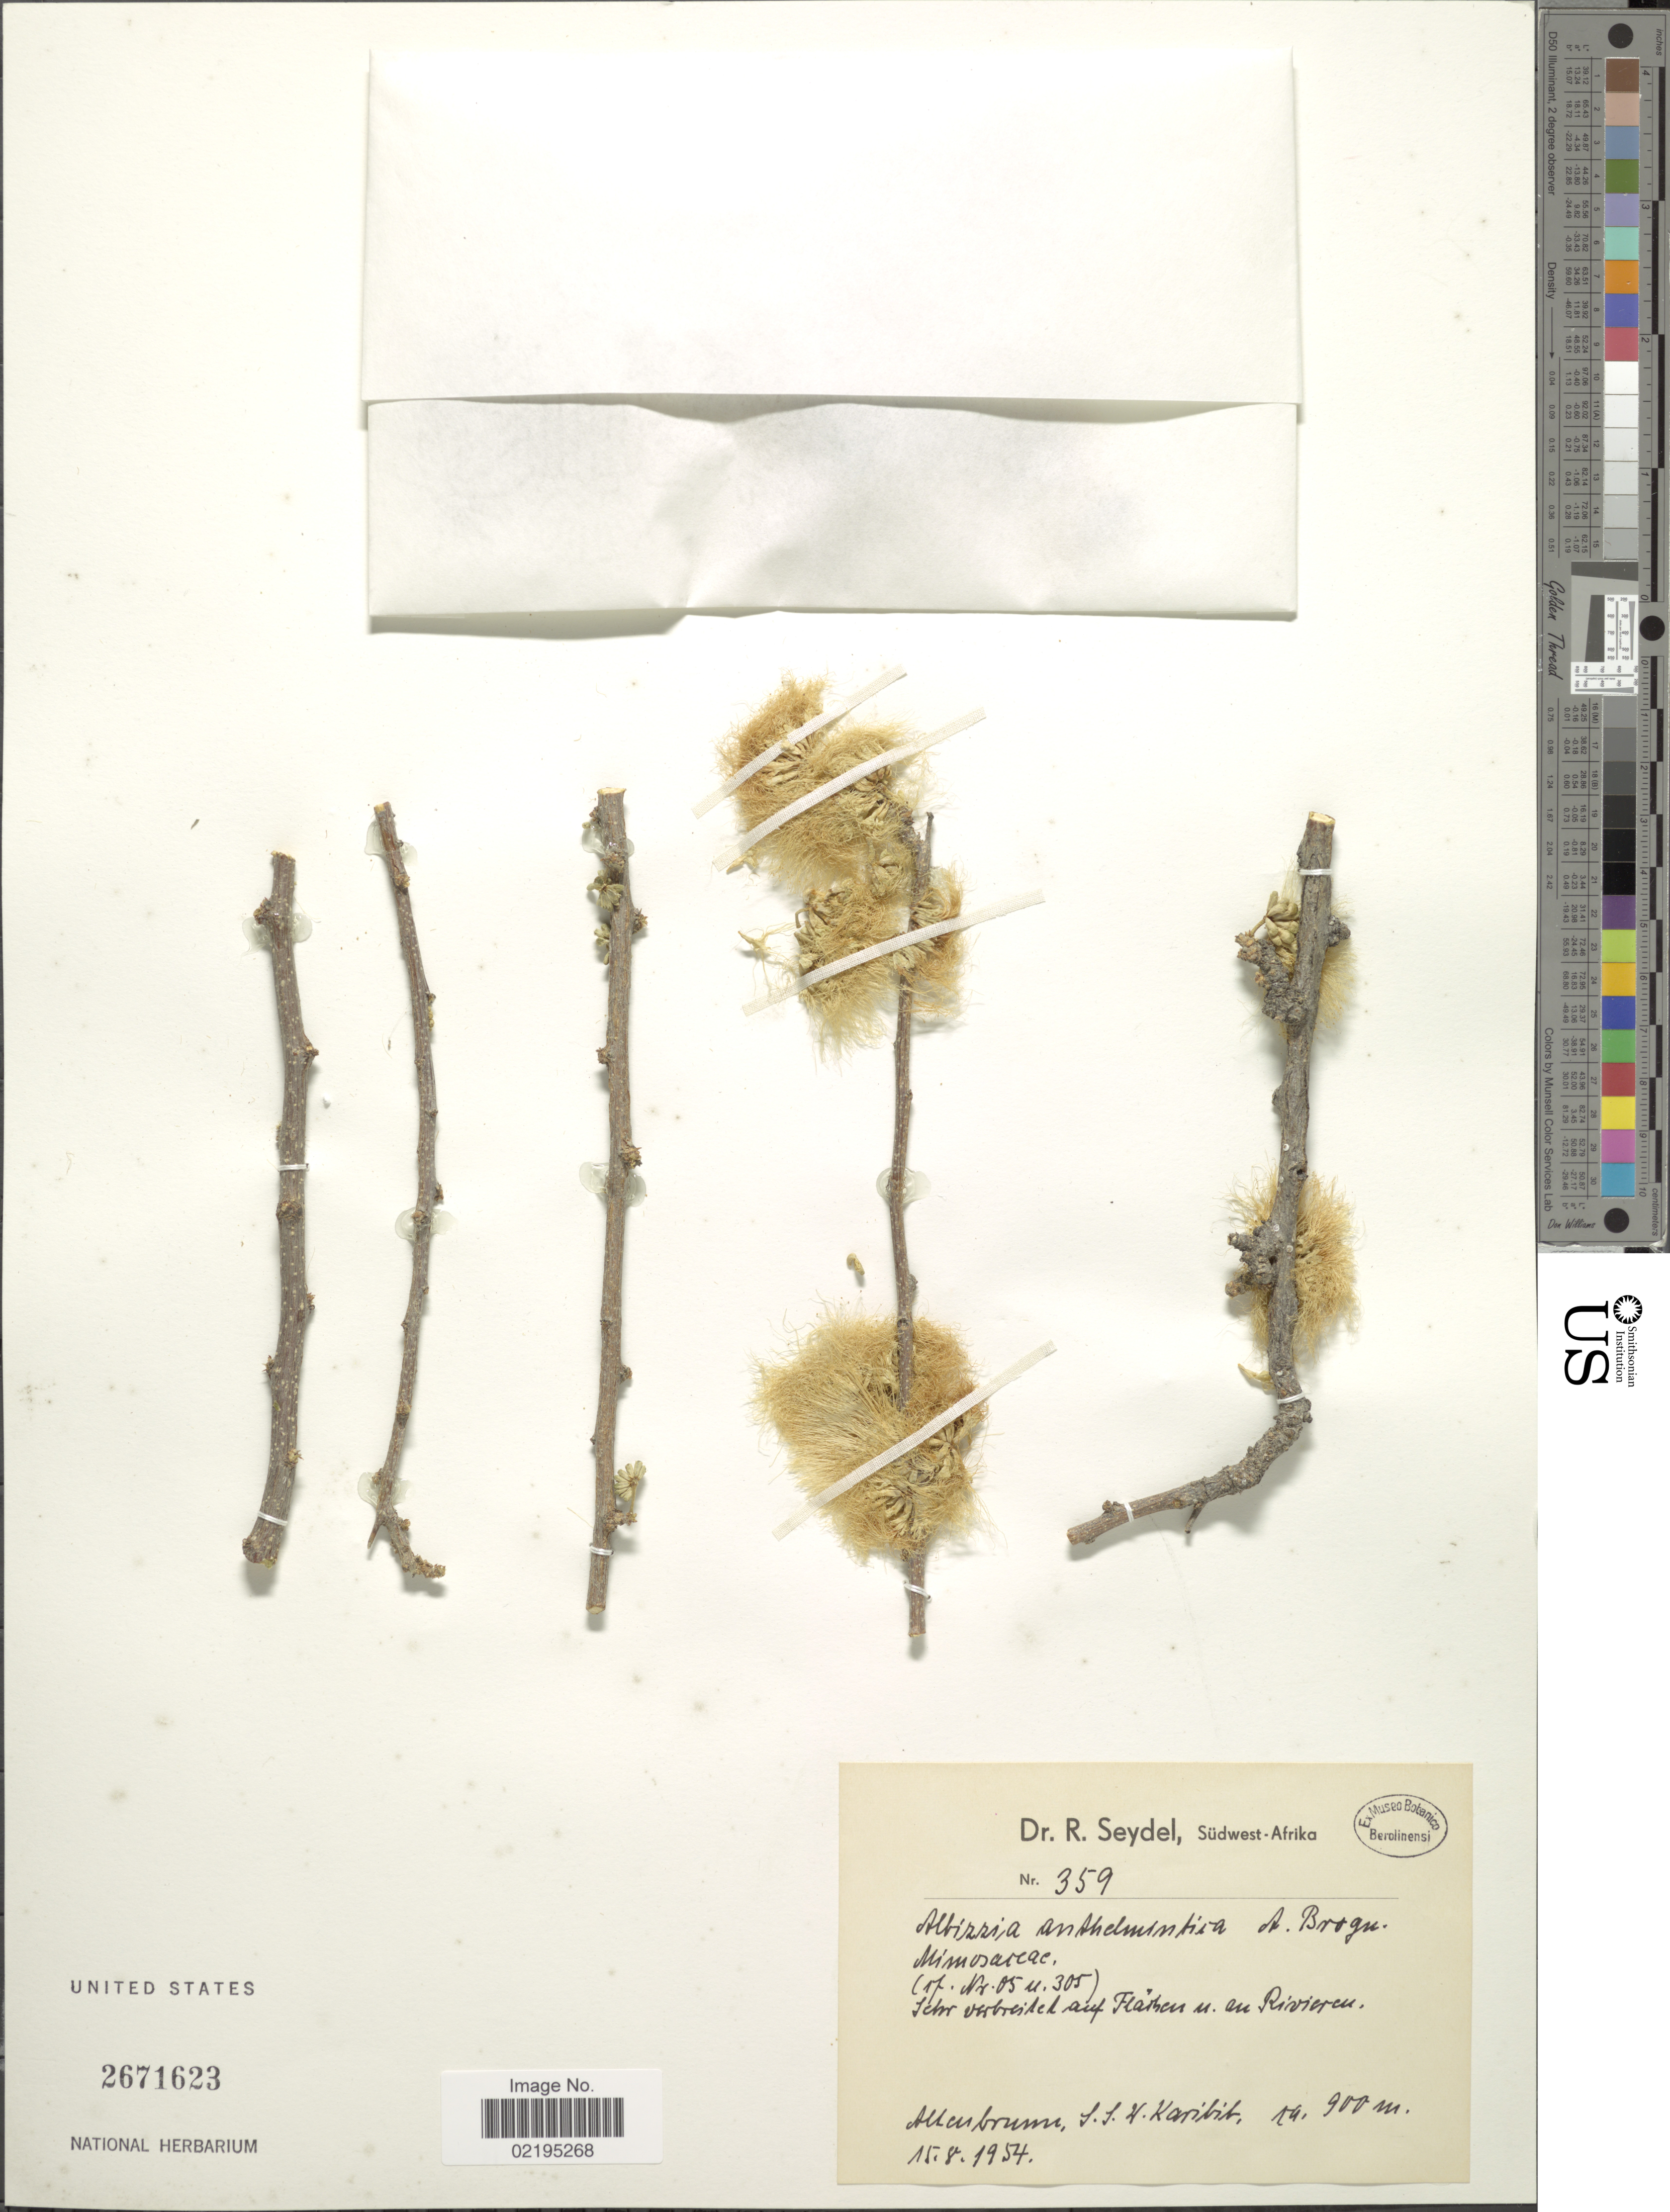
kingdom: Plantae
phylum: Tracheophyta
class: Magnoliopsida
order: Fabales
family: Fabaceae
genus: Albizia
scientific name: Albizia anthelmintica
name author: Brongn.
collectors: R. Seydel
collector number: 359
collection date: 1954-08-15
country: Namibia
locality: Sudwest-Afrika [Southwest Africa], Namibrand S.S.W. Karibib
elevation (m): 900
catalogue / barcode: US 2671623